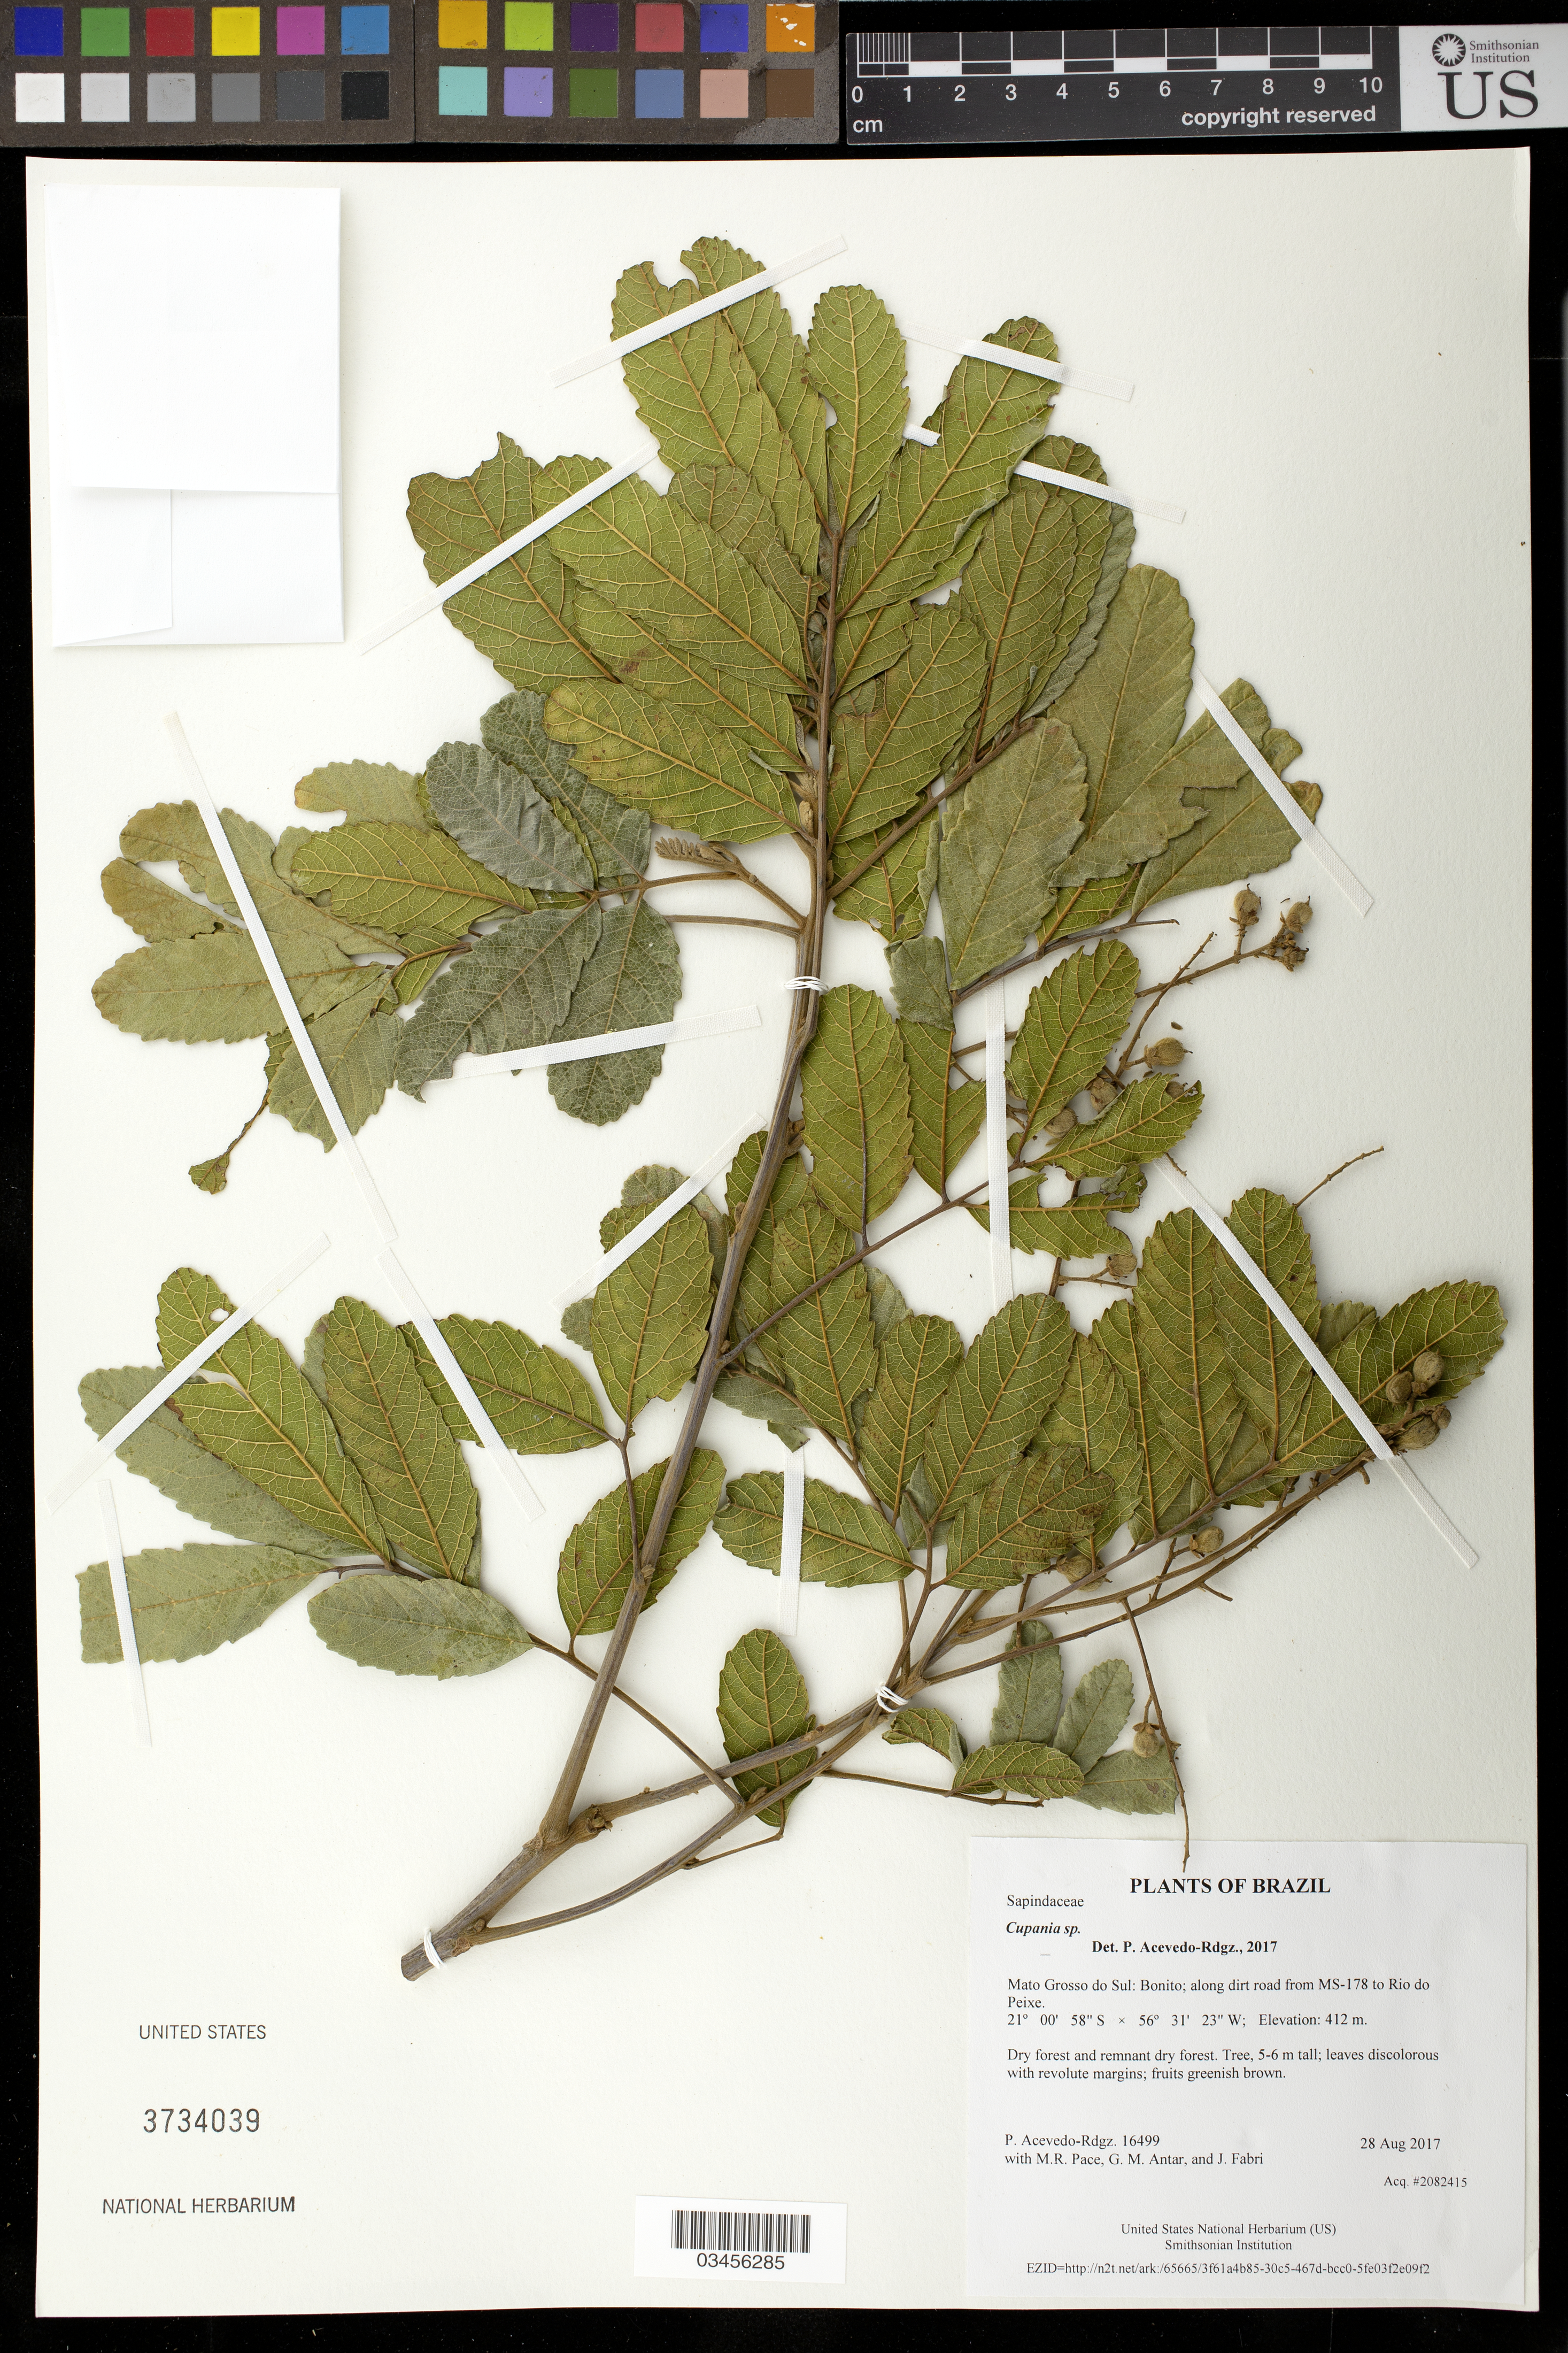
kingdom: Plantae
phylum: Tracheophyta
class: Magnoliopsida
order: Sapindales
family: Sapindaceae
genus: Cupania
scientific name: Cupania vernalis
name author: Cambess.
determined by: Acevedo-Rodríguez, P., (BOT), Smithsonian Institution - National Museum of Natural History (UNITED STATES)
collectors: P. Acevedo-Rodr., M. R. Pace, G. M. Antar & J. Fabri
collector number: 16499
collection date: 2017-08-28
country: Brazil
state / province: Mato Grosso do Sul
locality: Bonito; along dirt road from MS-178 to Rio do Peixe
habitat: Dry forest and remnant dry forest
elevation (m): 412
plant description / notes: US, NY, MO, K, B, RB, SP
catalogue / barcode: US 3734039